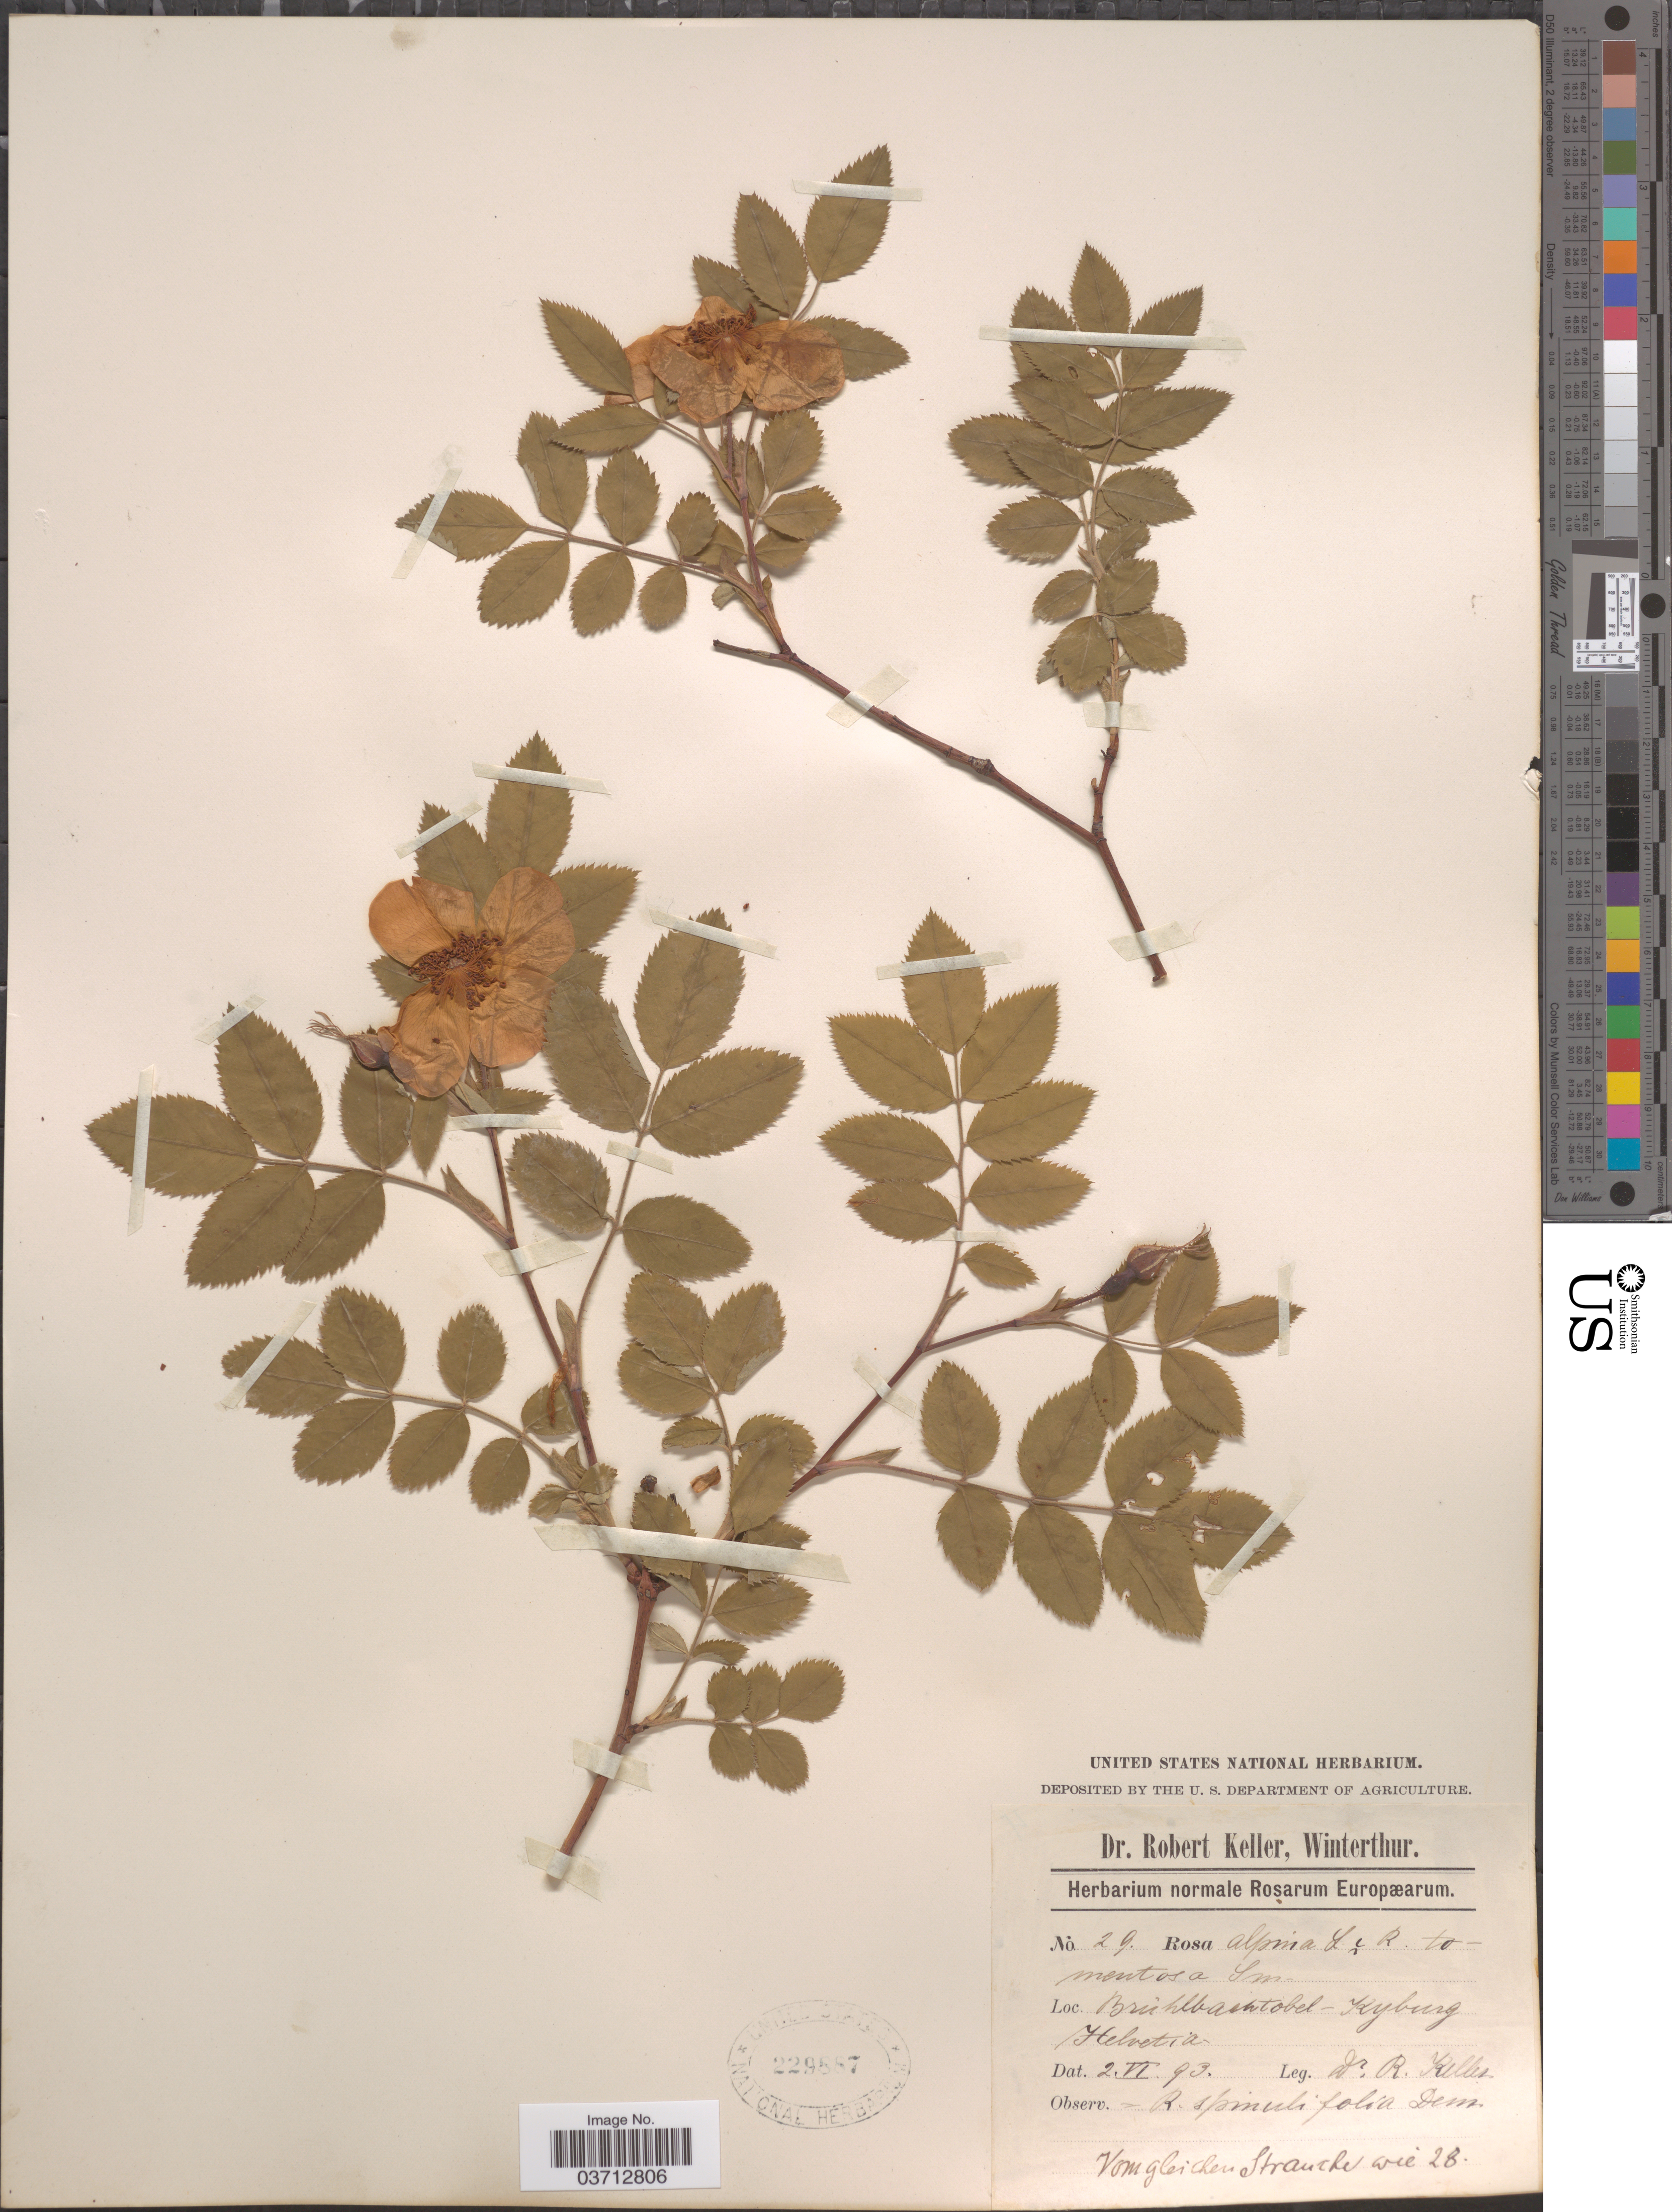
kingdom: Plantae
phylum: Tracheophyta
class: Magnoliopsida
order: Rosales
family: Rosaceae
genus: Rosa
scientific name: Rosa alpina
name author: L.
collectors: R. Keller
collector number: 29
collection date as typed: Transcribed d/m/y: 2/6/93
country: Switzerland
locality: Brühlbachtobel - Kyburg. Helvetia.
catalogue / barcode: US 229887